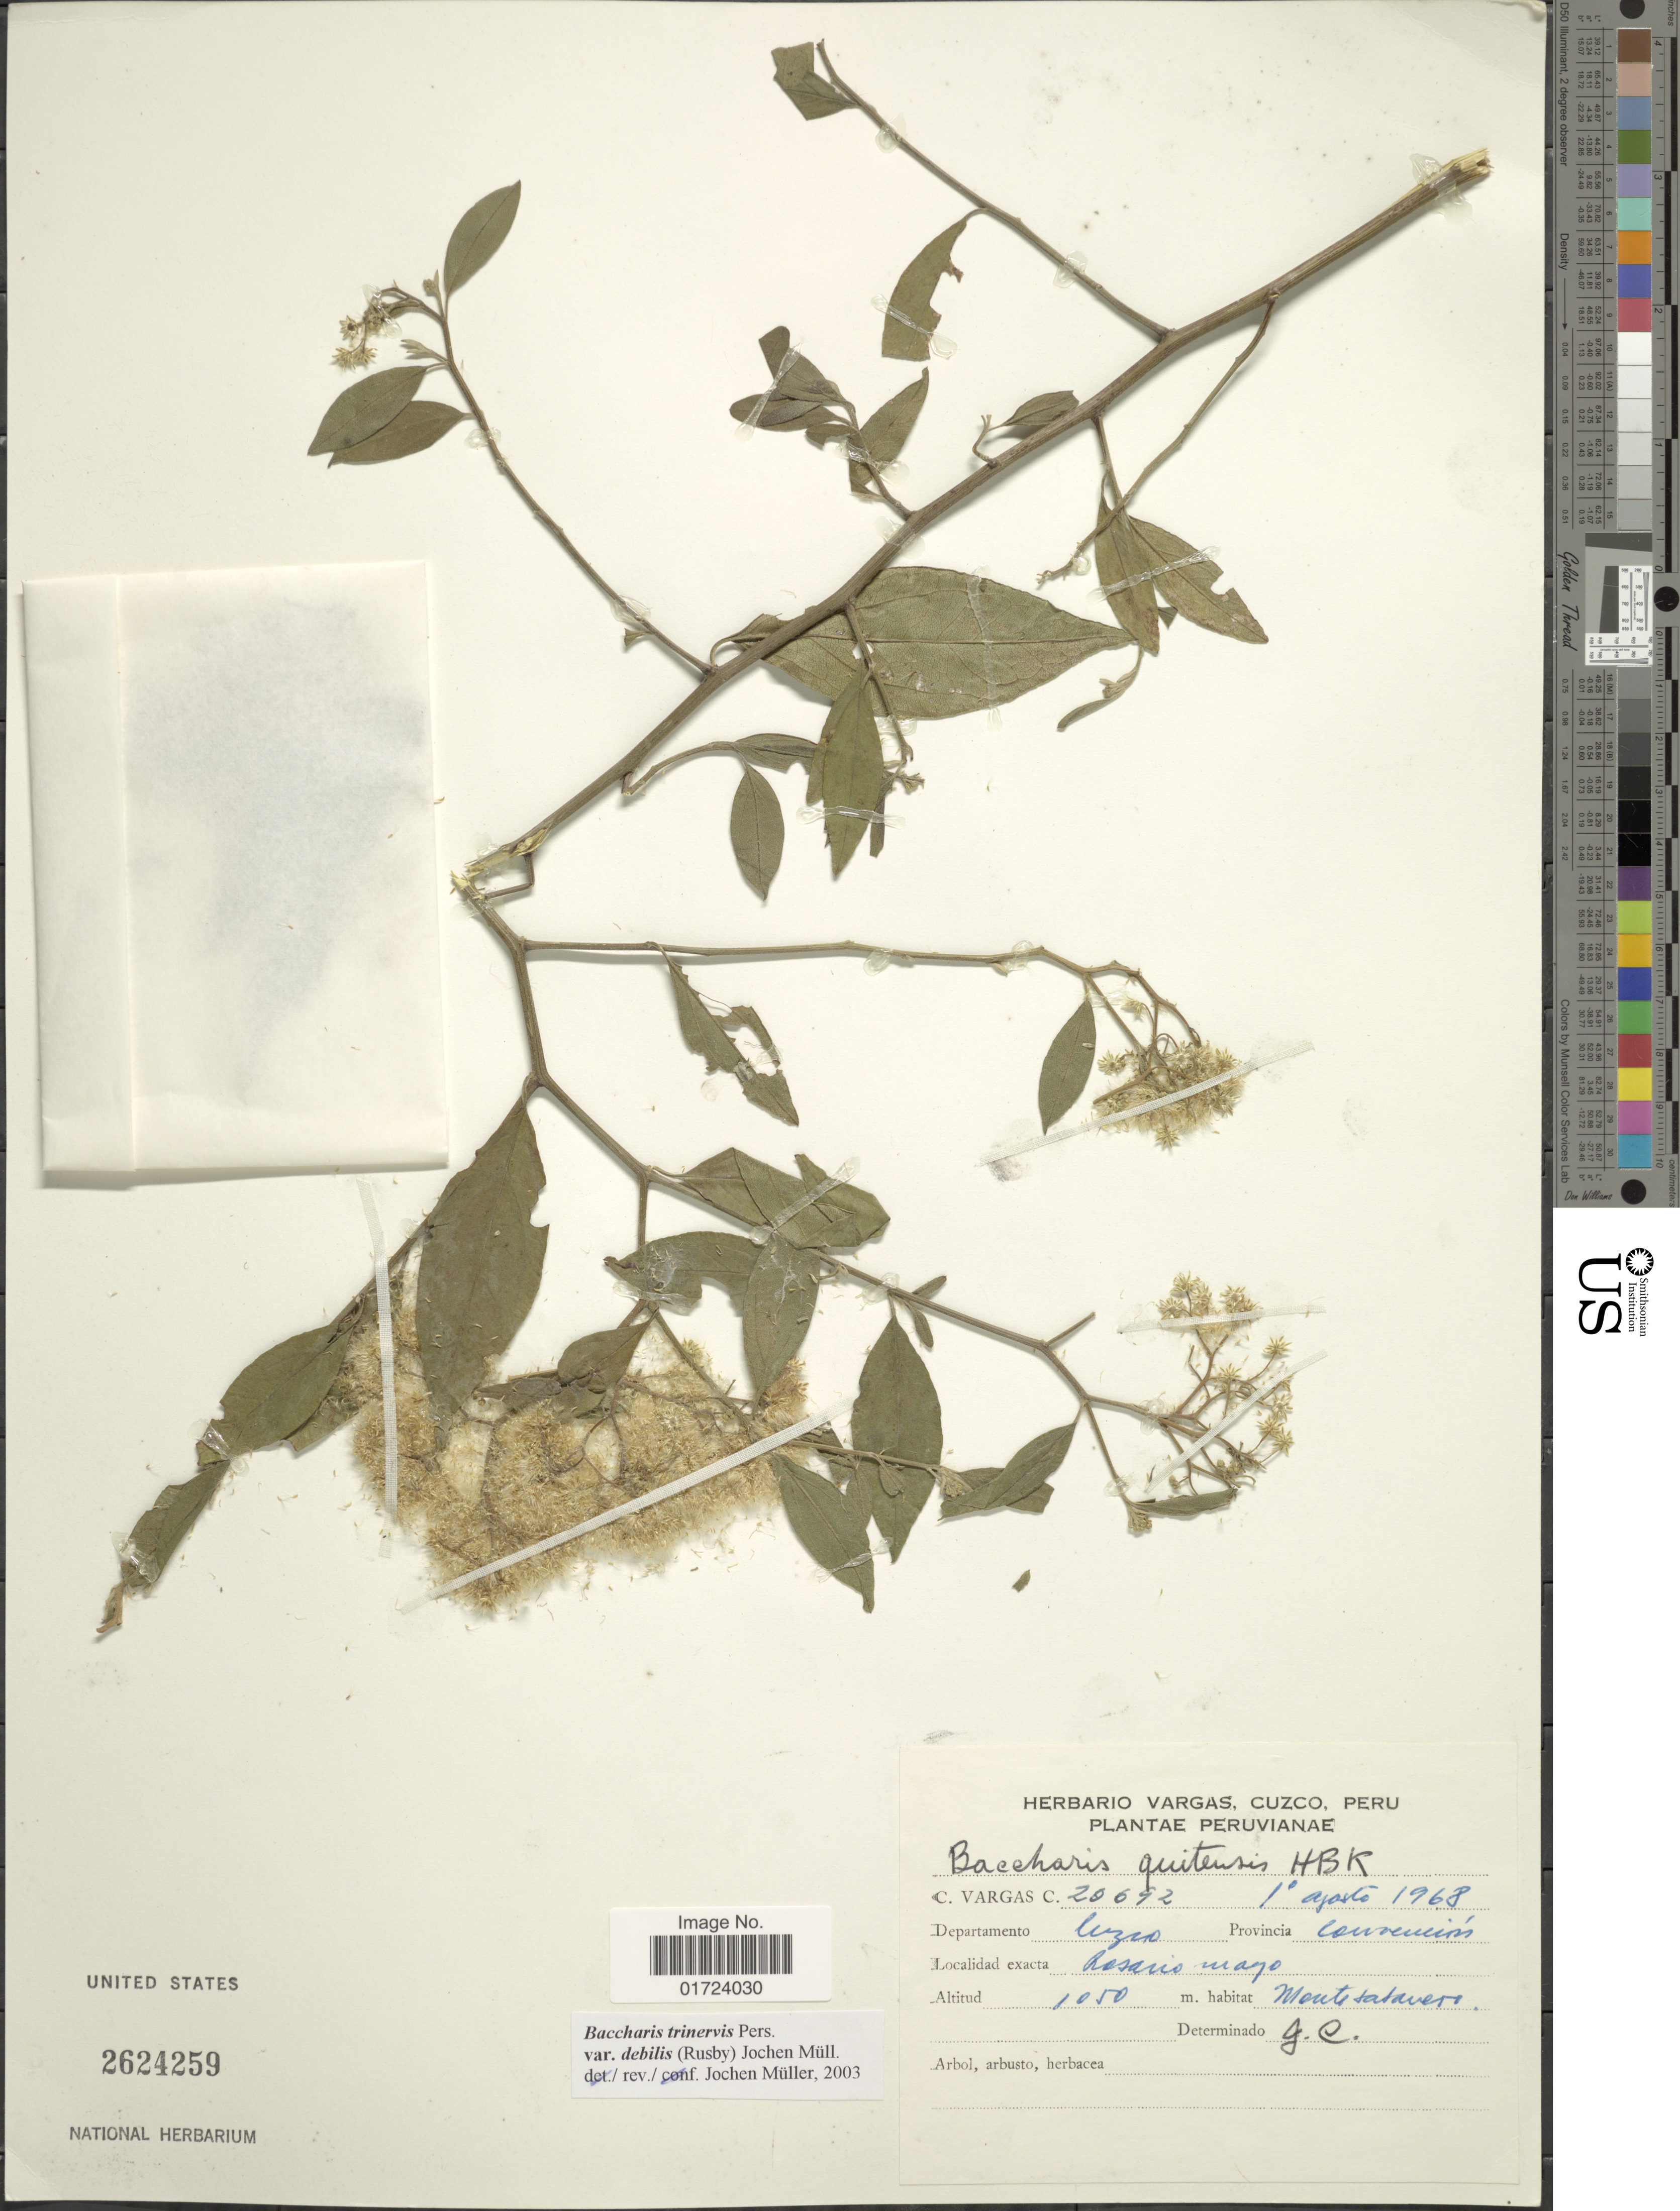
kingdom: Plantae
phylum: Tracheophyta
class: Magnoliopsida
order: Asterales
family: Asteraceae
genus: Baccharis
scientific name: Baccharis trinervis var. rhexioides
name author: (Kunth) Baker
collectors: C. Vargas Calderón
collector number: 20692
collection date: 1968-08-01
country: Peru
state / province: Cusco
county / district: La Convención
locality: Rosano Mayo.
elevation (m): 150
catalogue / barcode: US 2624259